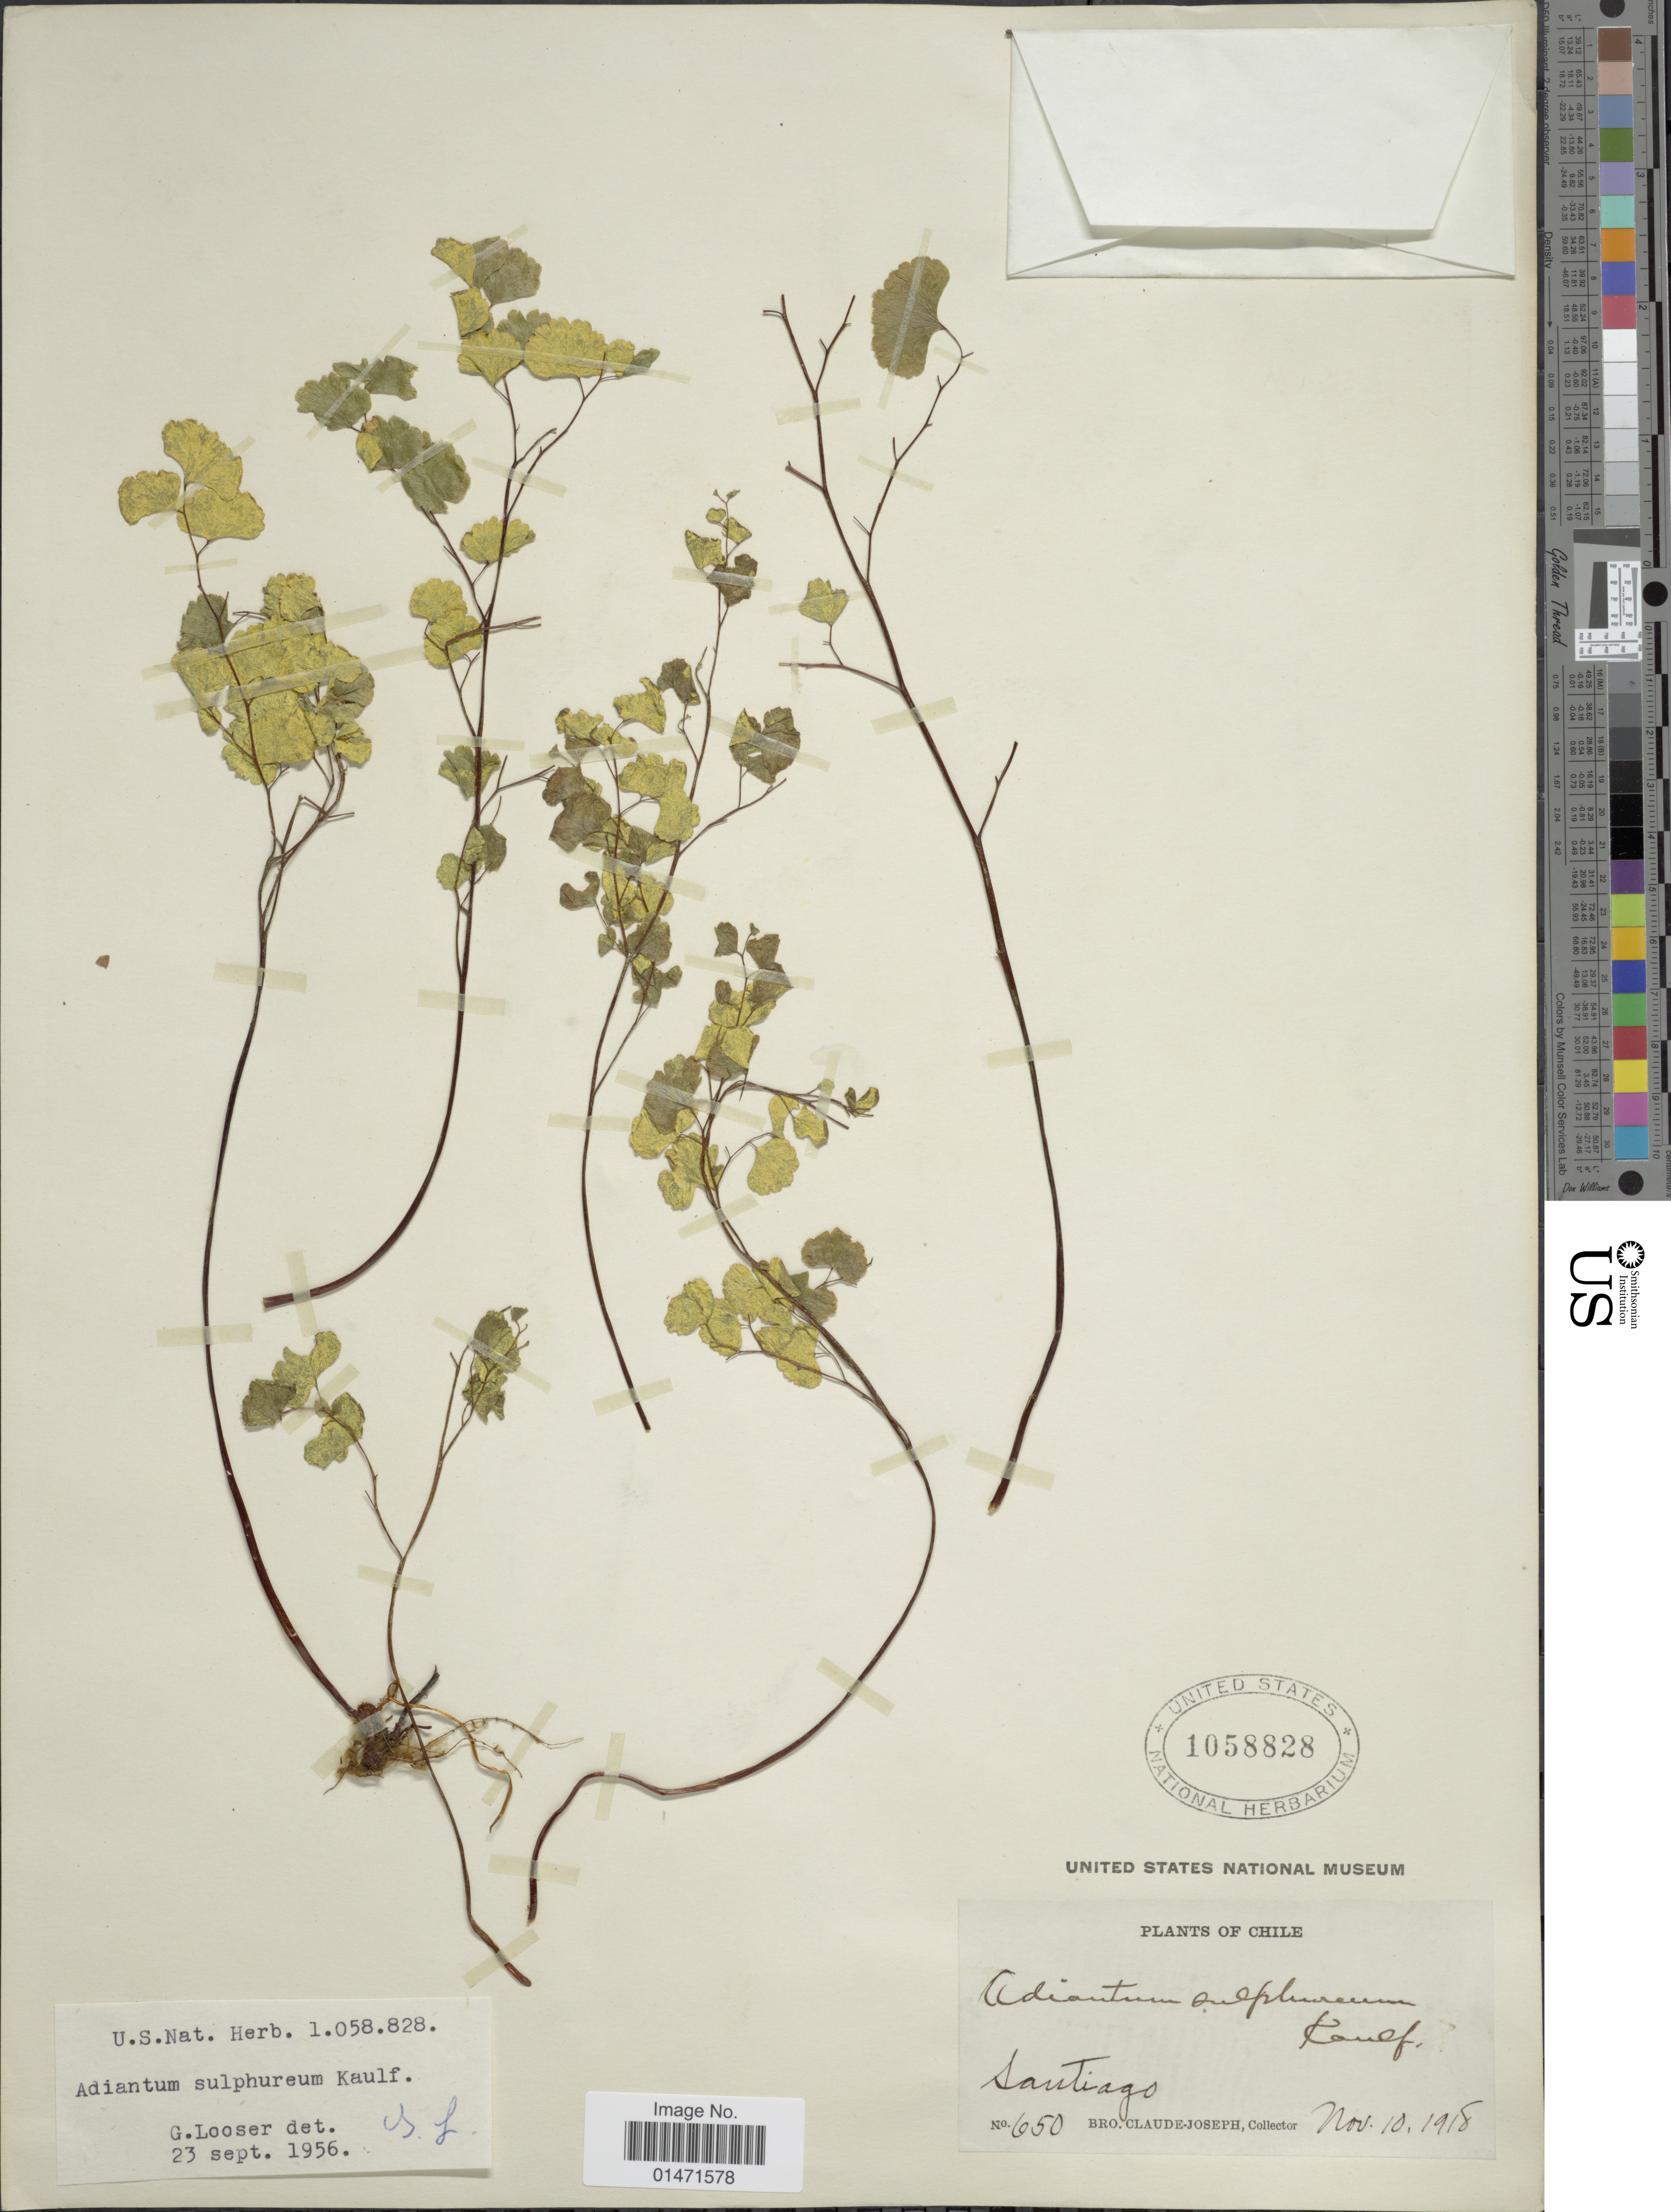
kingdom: Plantae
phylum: Tracheophyta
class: Polypodiopsida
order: Polypodiales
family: Pteridaceae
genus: Adiantum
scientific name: Adiantum sulphureum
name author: Kaulf.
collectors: Bro. Claude-Joseph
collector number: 650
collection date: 1918-11-10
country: Chile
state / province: Región Metropolitana (RM)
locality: Santiago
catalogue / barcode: US 1058828